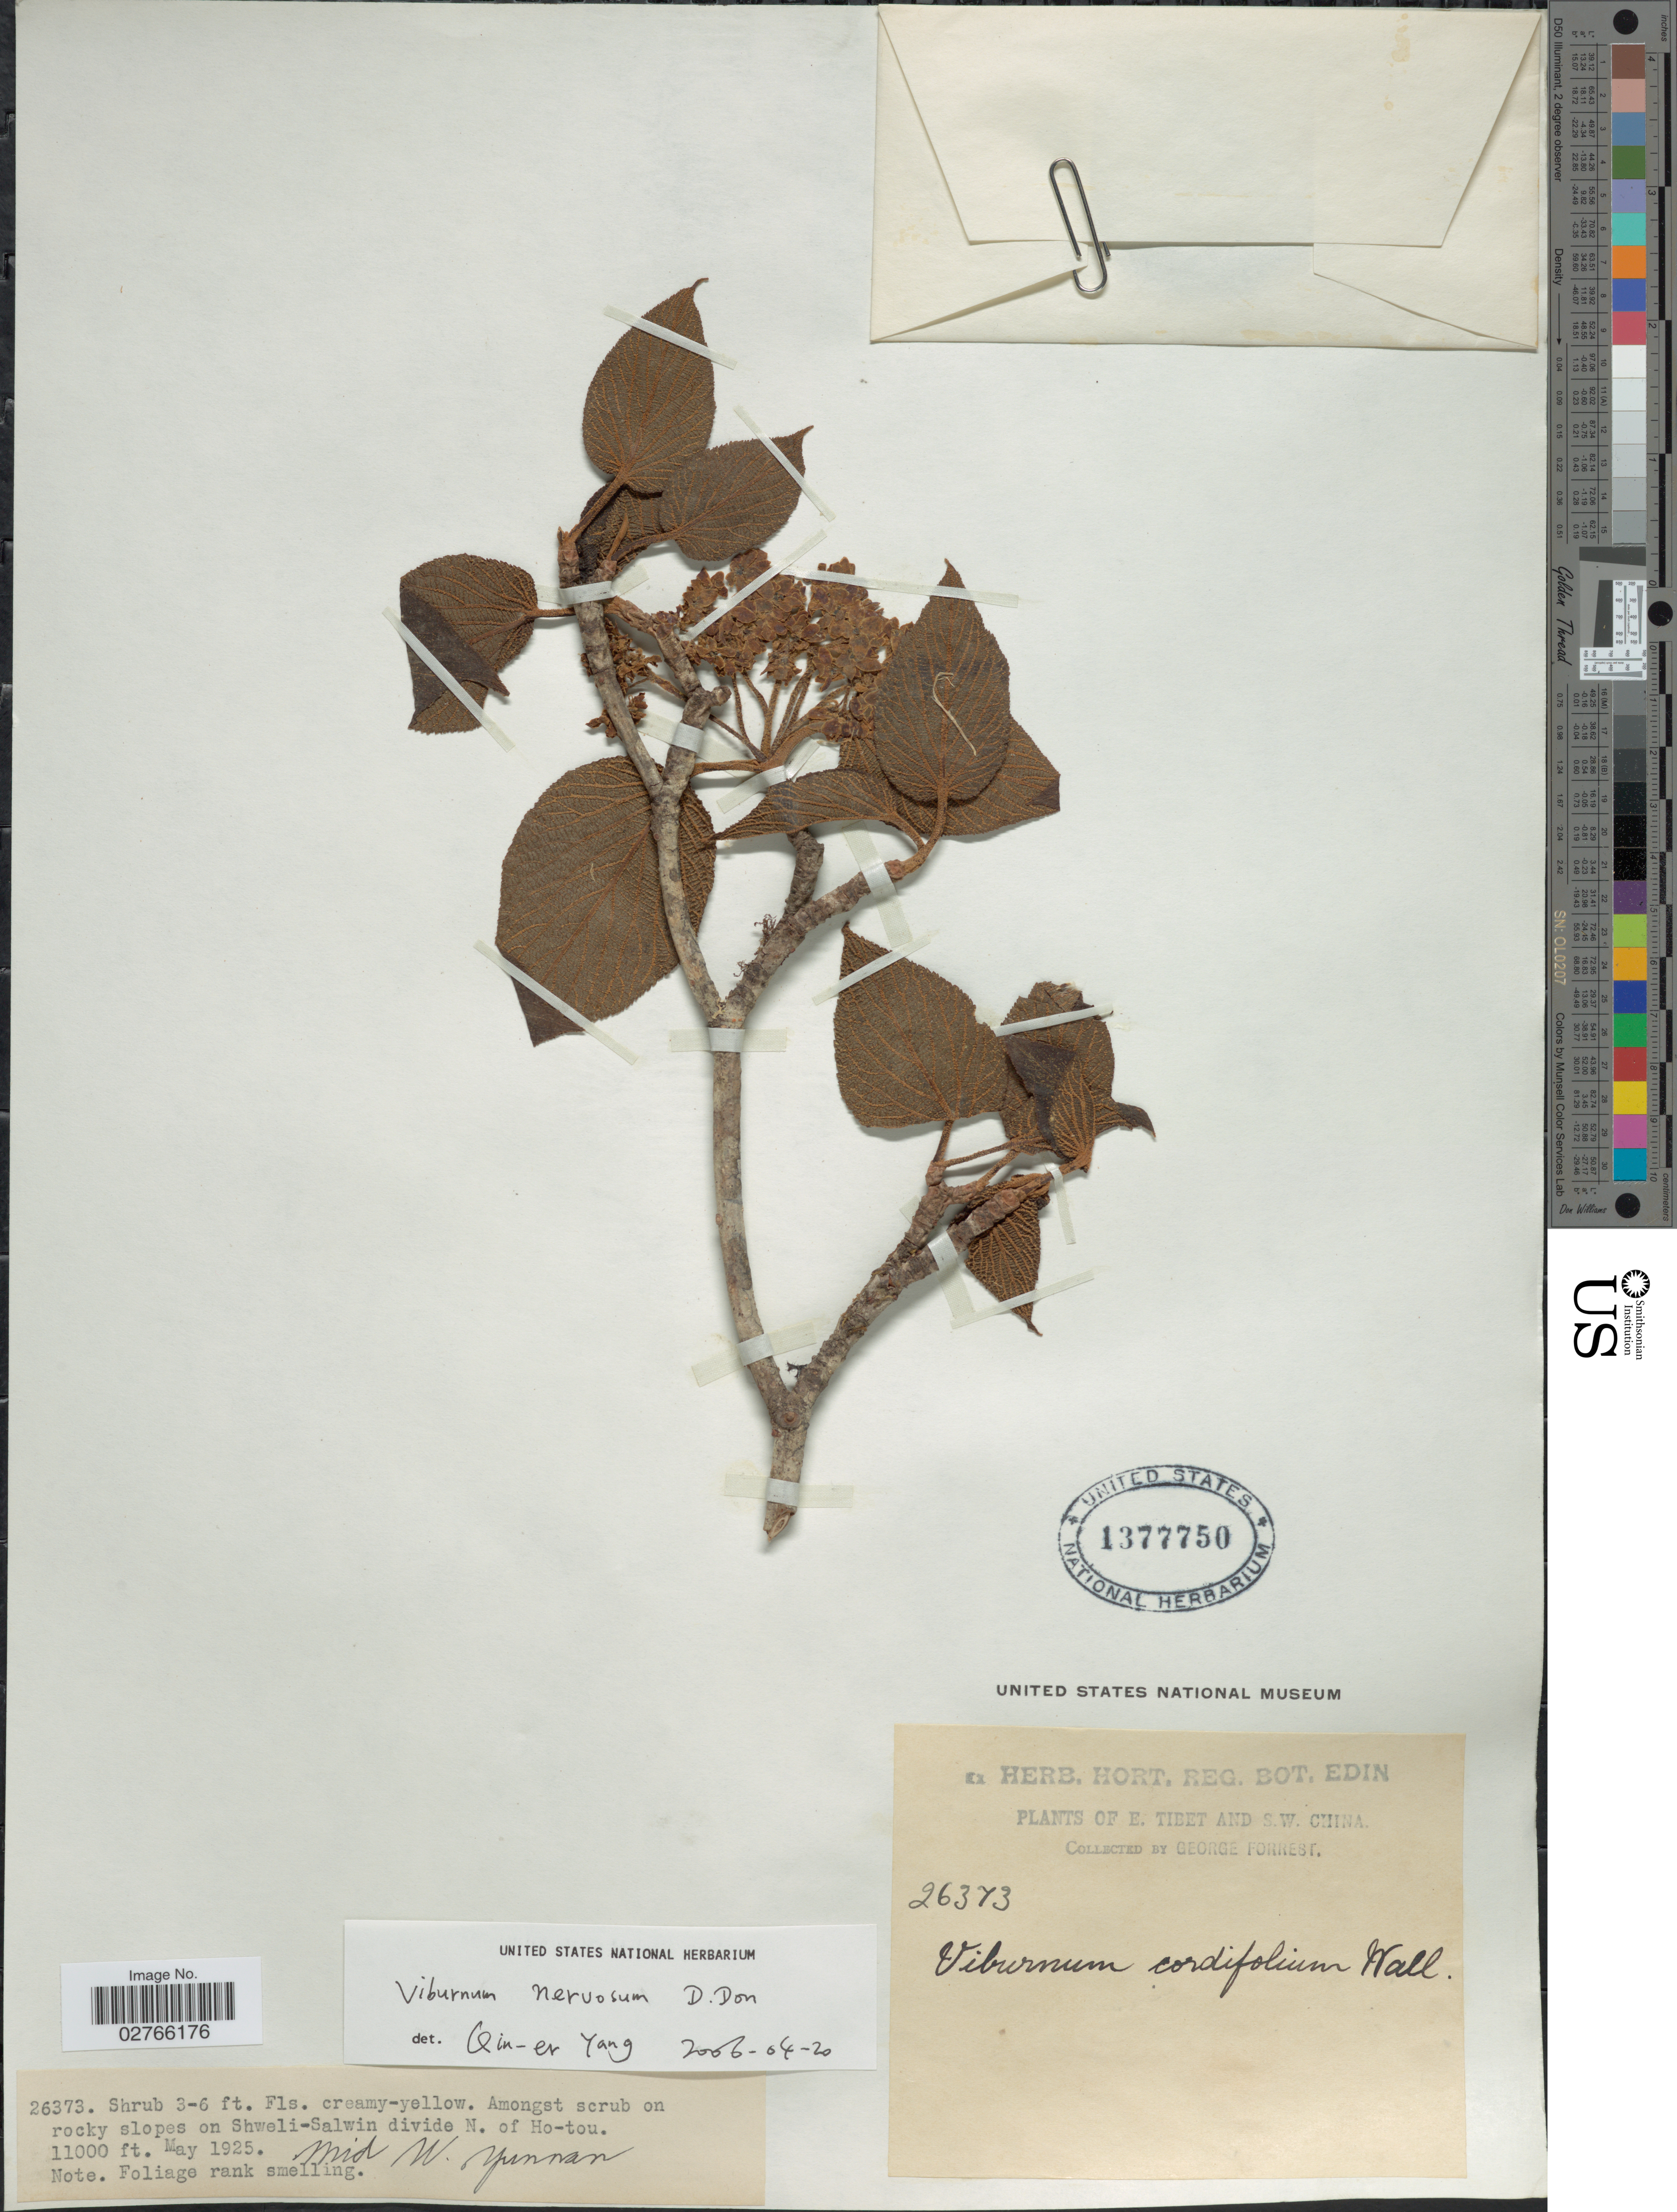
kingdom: Plantae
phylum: Tracheophyta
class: Magnoliopsida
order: Dipsacales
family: Viburnaceae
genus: Viburnum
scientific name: Viburnum nervosum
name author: D. Don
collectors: G. Forrest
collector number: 26373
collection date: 1925-05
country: China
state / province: Yunnan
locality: E. Tibet and S.W. China, Amongst scrub on rocky slopes on Shweli-Salwin divide N. of Ho-tou, Mid W. Yunnan.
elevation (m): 3353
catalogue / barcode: US 1377750